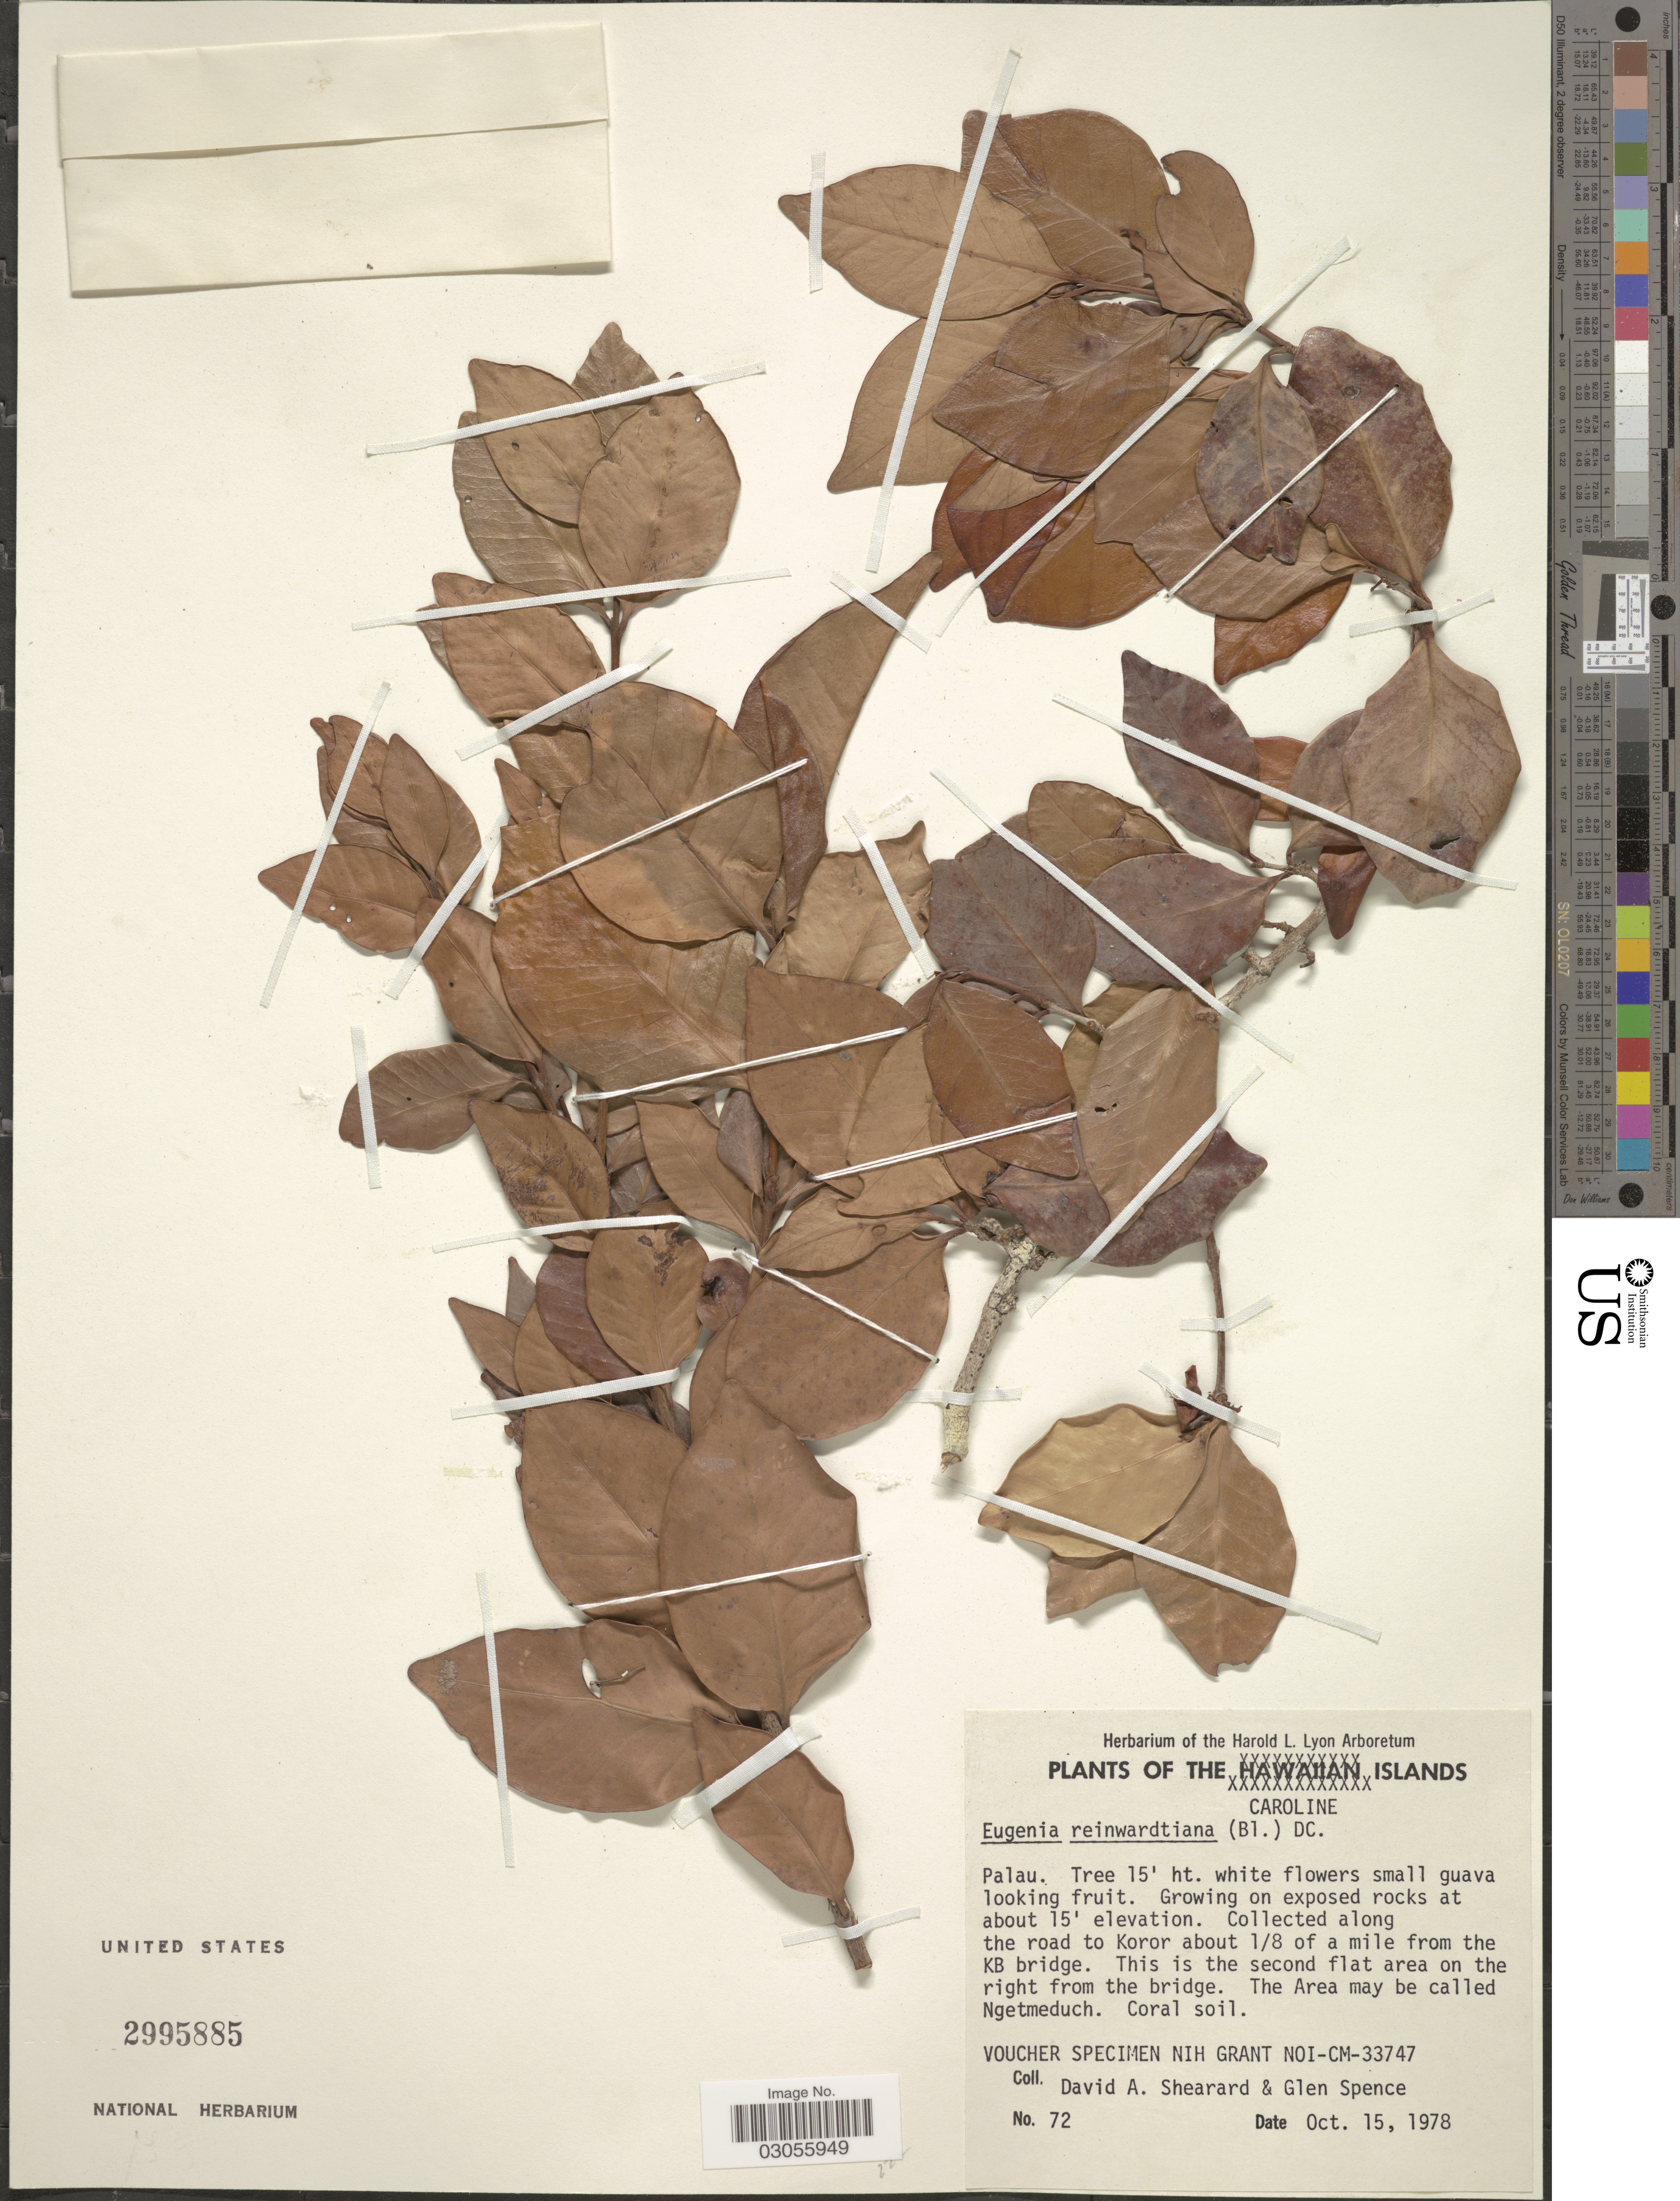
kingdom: Plantae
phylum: Tracheophyta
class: Magnoliopsida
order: Myrtales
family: Myrtaceae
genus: Eugenia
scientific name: Eugenia reinwardtiana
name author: (Blume) DC.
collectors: D. Shearard & G. Spence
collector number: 72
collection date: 1978-10-15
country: Palau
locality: Caroline Islands. Palau. Along the road to Koror about 1/8 of a mile from the KB bridge. This is the second flat area on the right from the bridge. The Area may be called Ngetmeduch.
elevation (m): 5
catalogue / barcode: US 2995885